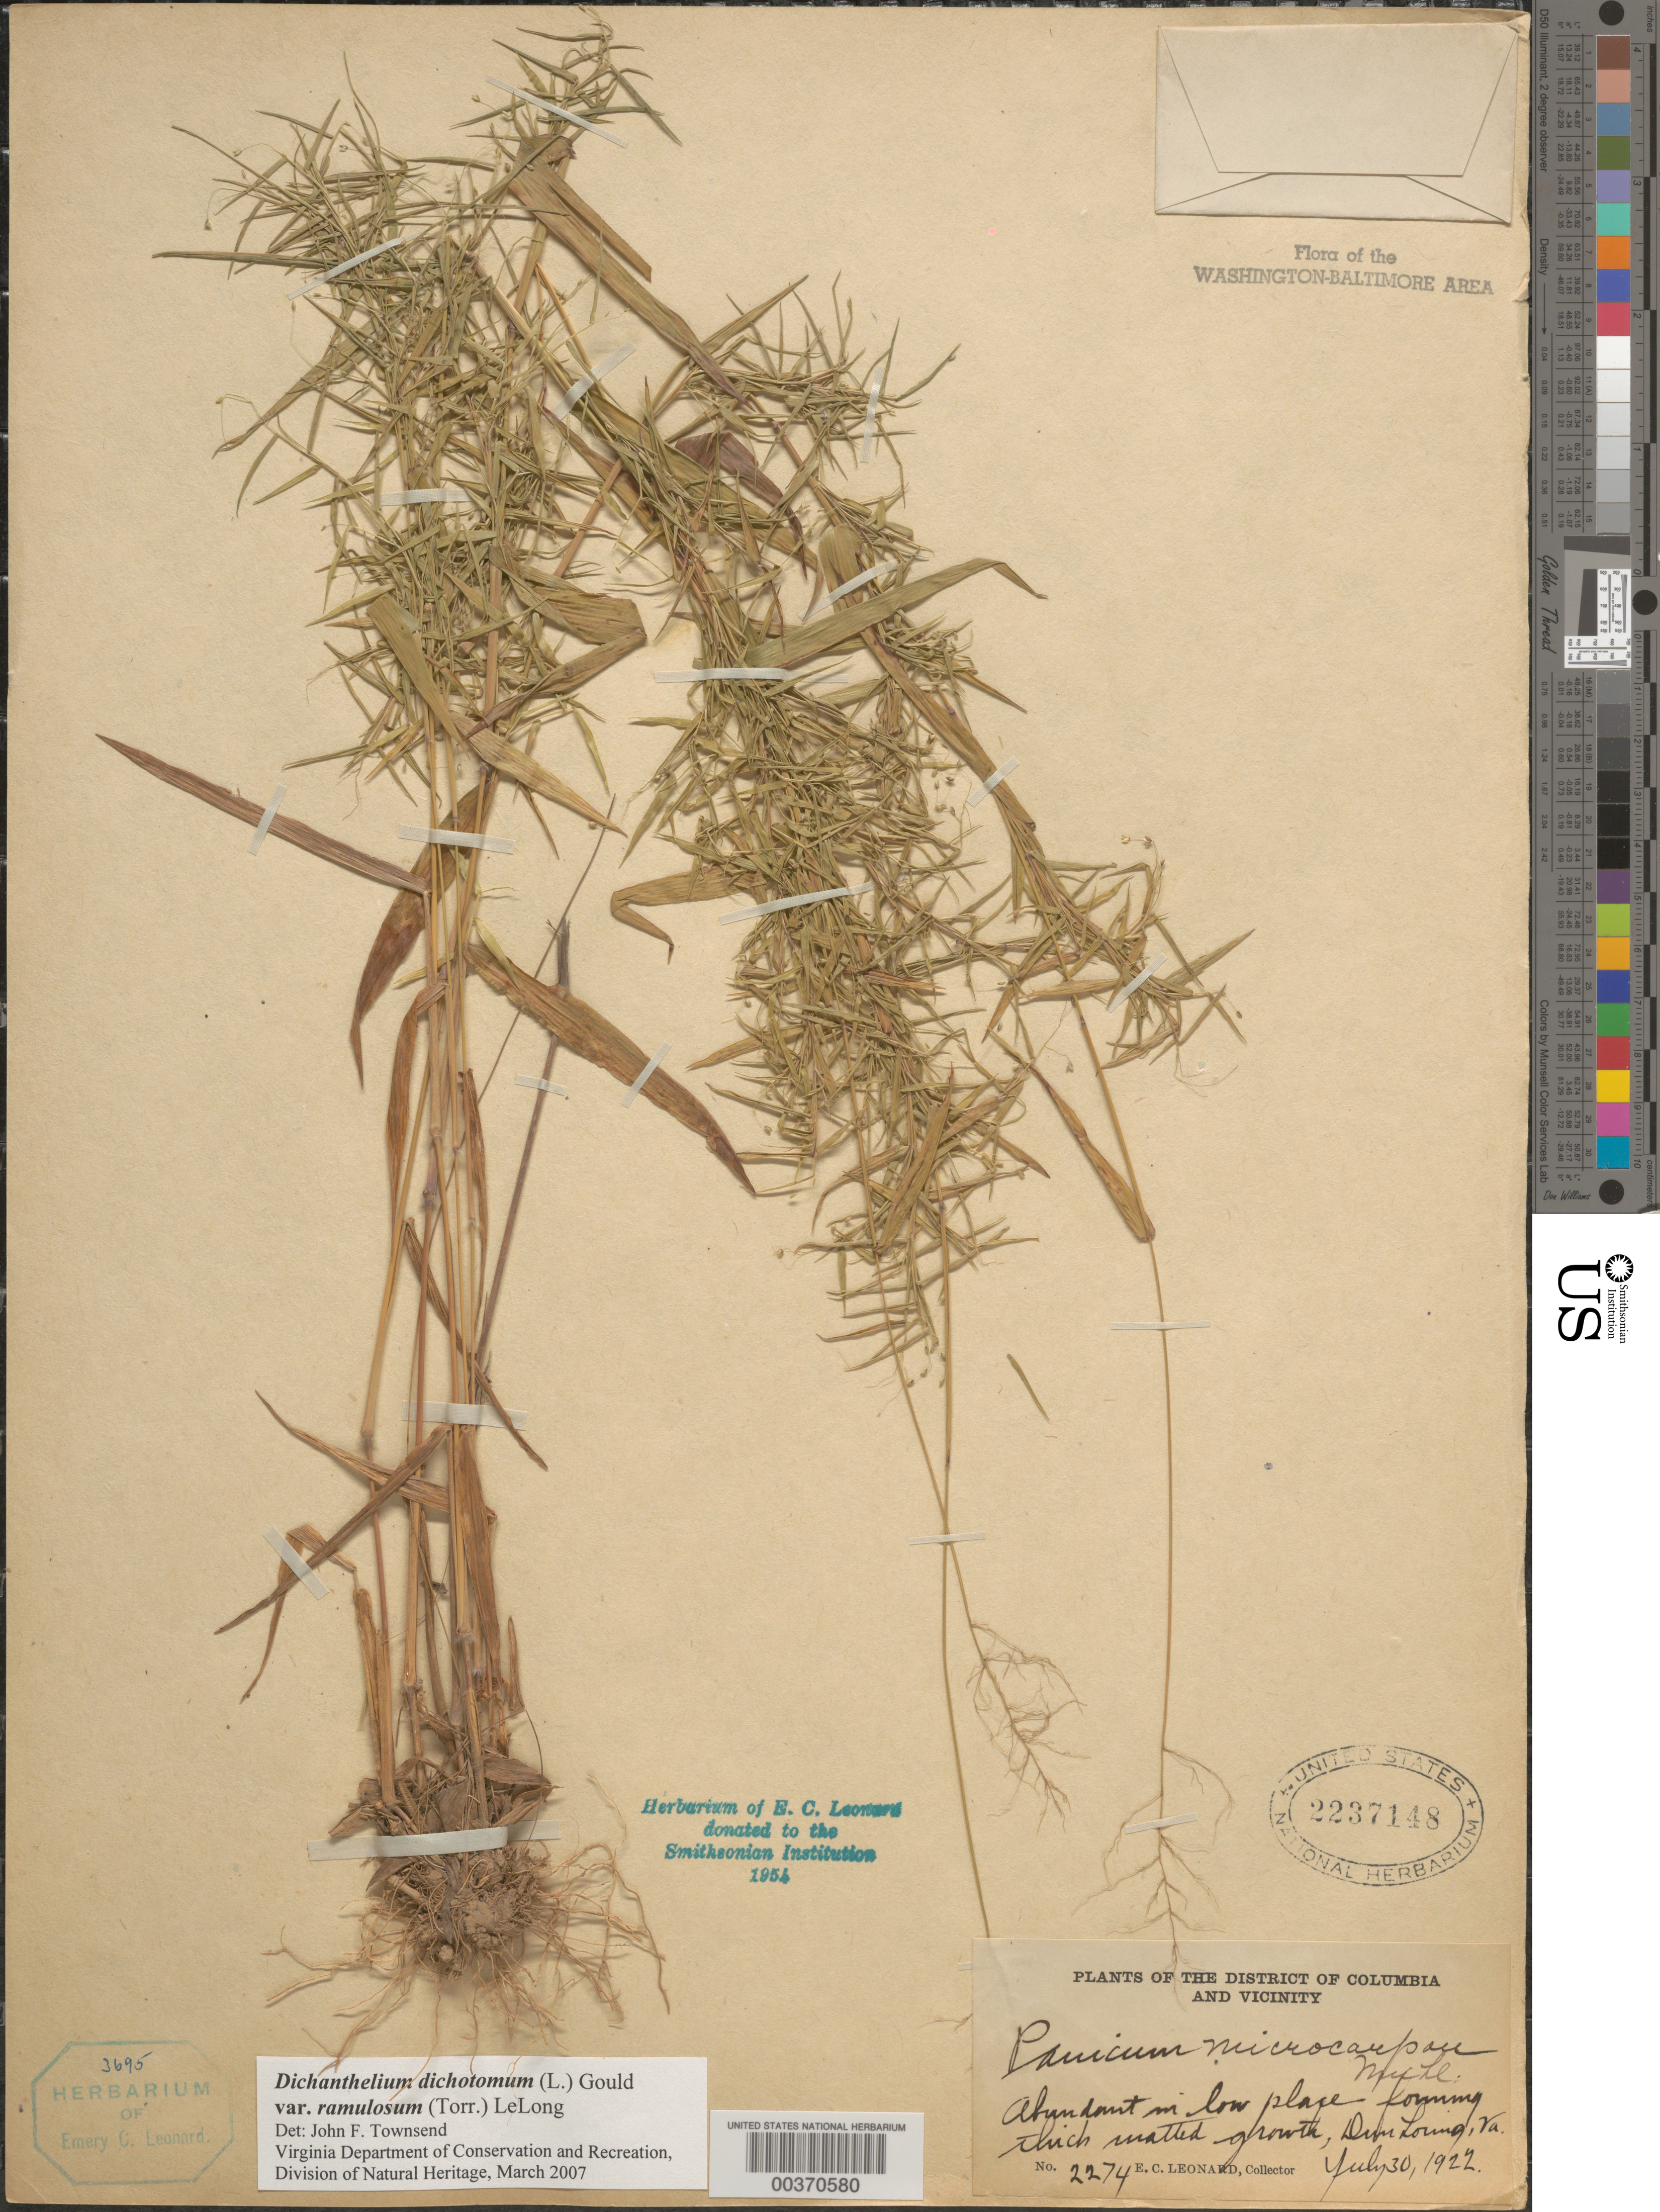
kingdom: Plantae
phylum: Tracheophyta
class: Liliopsida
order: Poales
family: Poaceae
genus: Dichanthelium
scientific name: Dichanthelium dichotomum var. ramulosum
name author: (Torr.) Lelong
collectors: E. C. Leonard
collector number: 2274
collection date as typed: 30 Jul 1922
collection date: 1922-07-30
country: United States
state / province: Virginia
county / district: Fairfax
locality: Dun Loring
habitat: In low place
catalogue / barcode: US 2237148